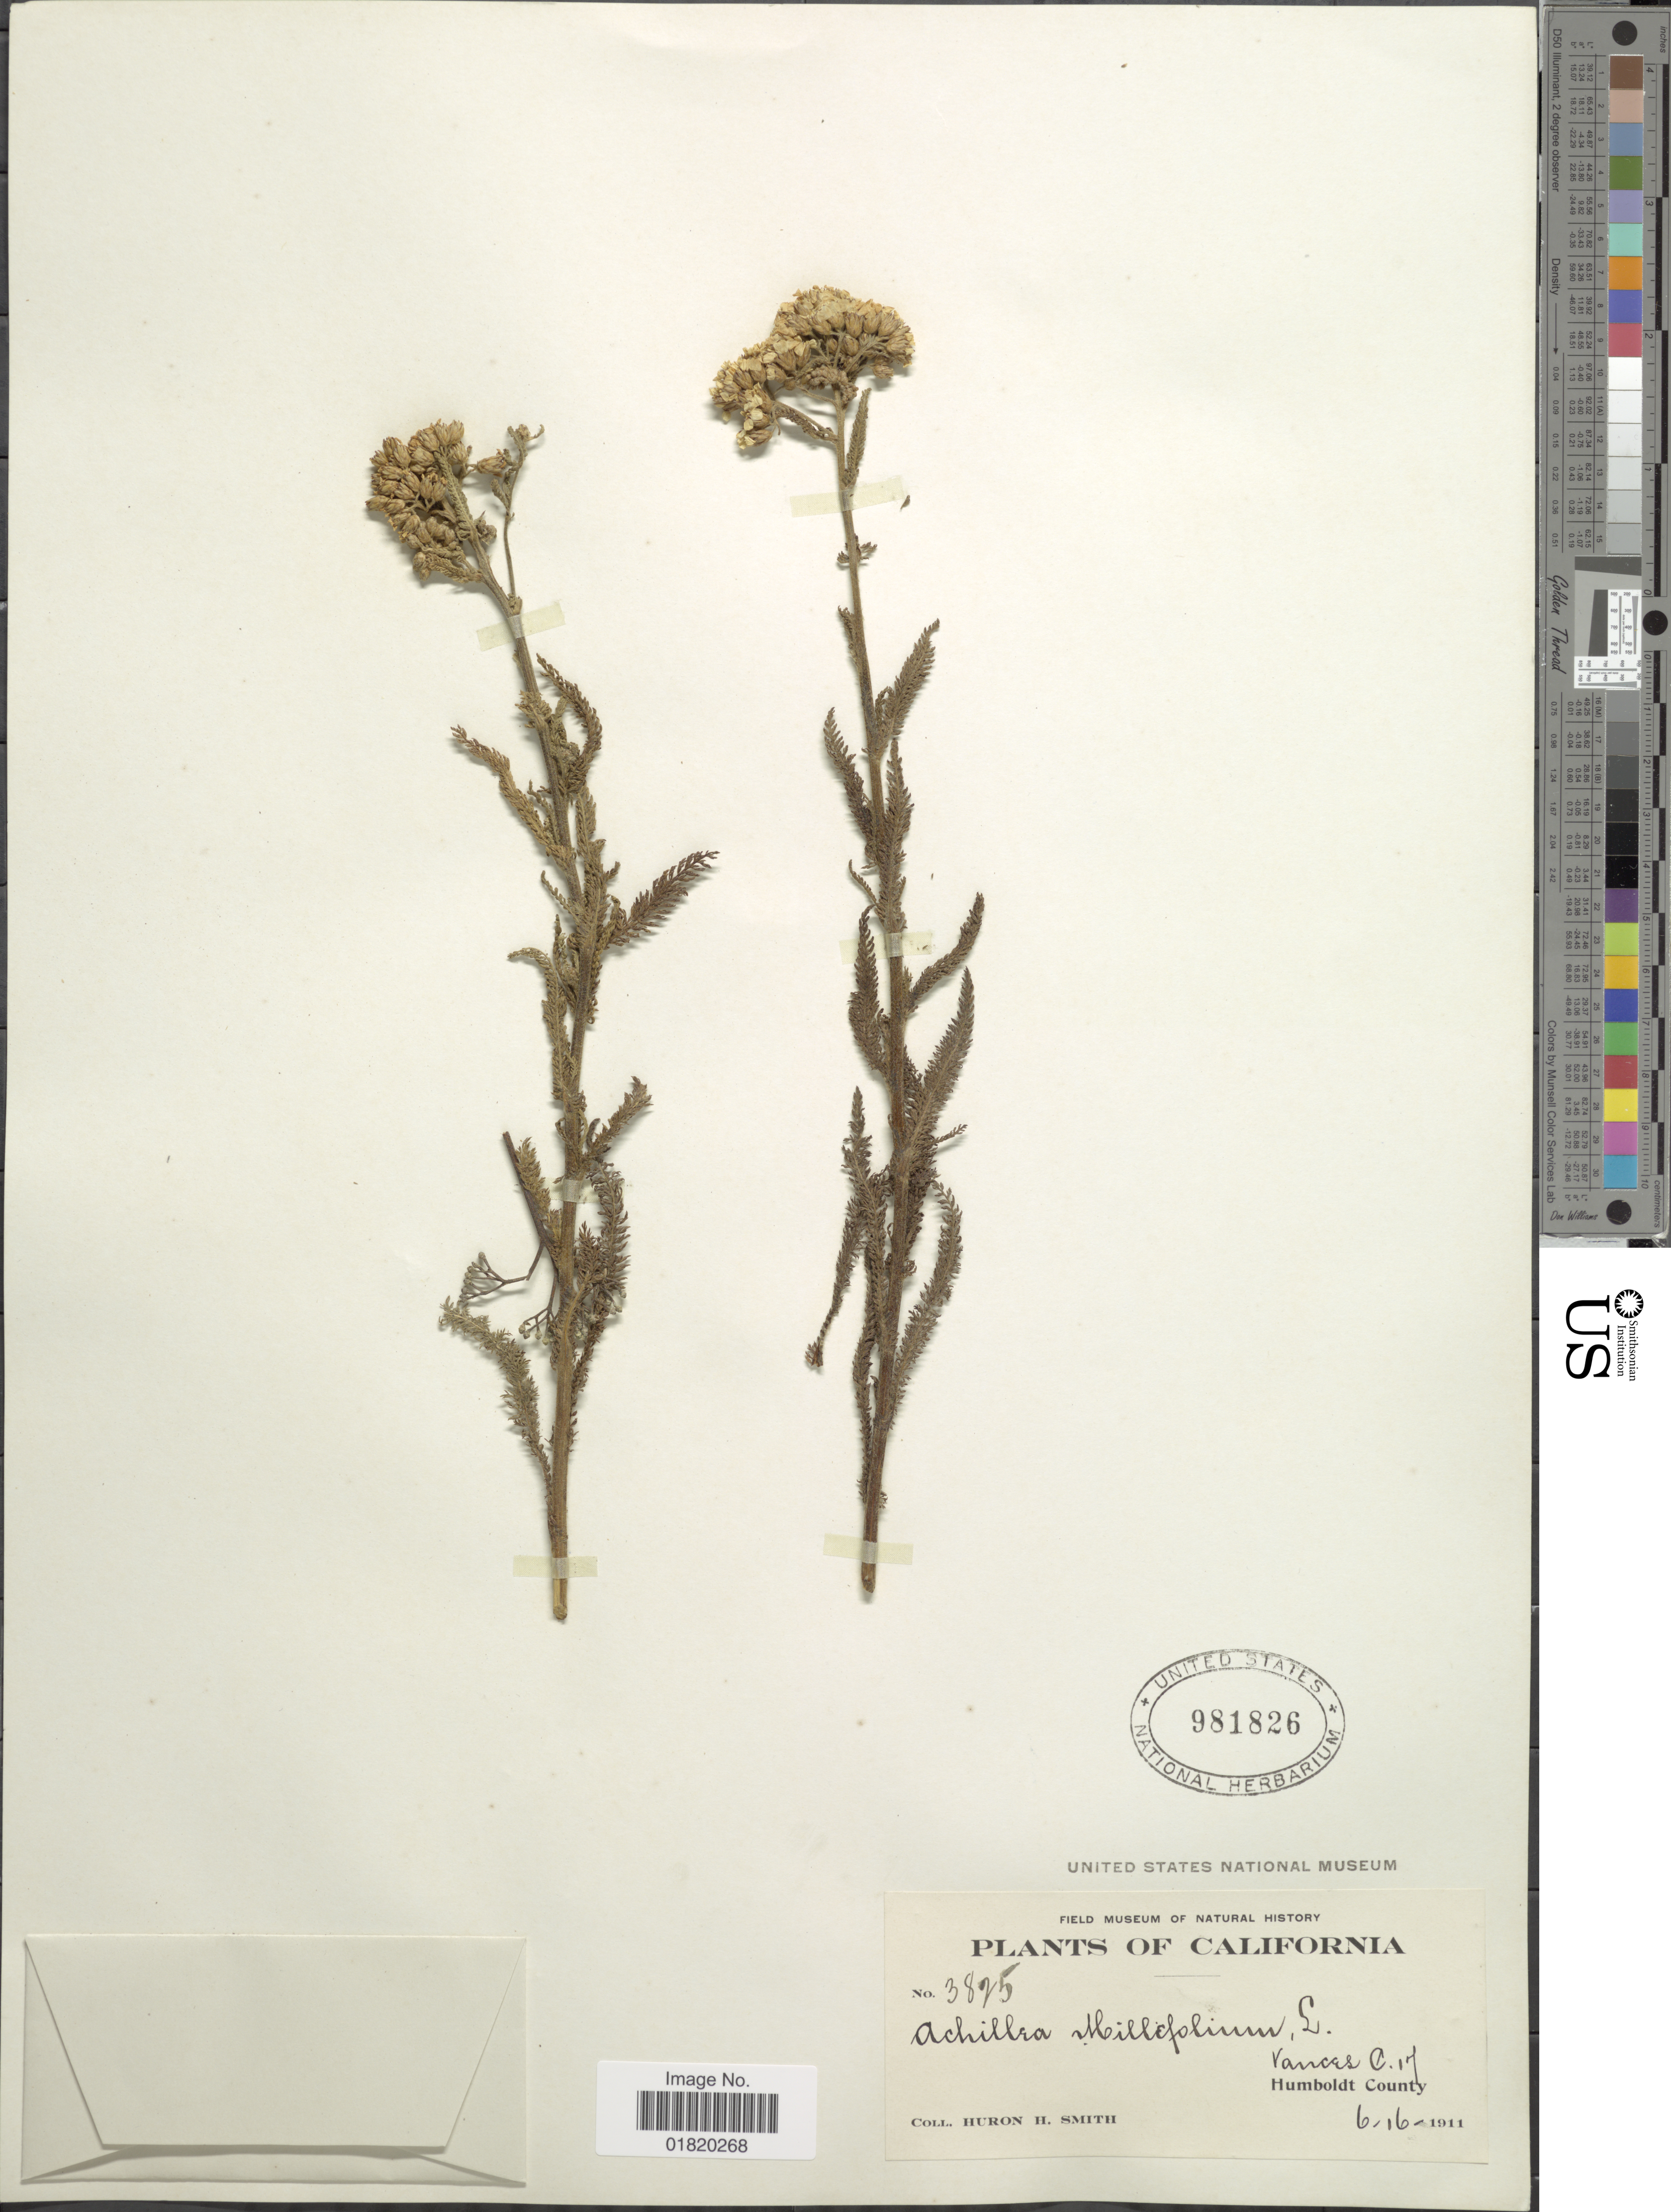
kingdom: Plantae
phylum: Tracheophyta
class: Magnoliopsida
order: Asterales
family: Asteraceae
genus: Achillea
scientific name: Achillea millefolium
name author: L.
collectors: Huron H. Smith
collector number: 3825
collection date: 1911-06-16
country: United States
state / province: California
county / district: Humboldt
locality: Yances C. of Humboldt County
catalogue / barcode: US 981826